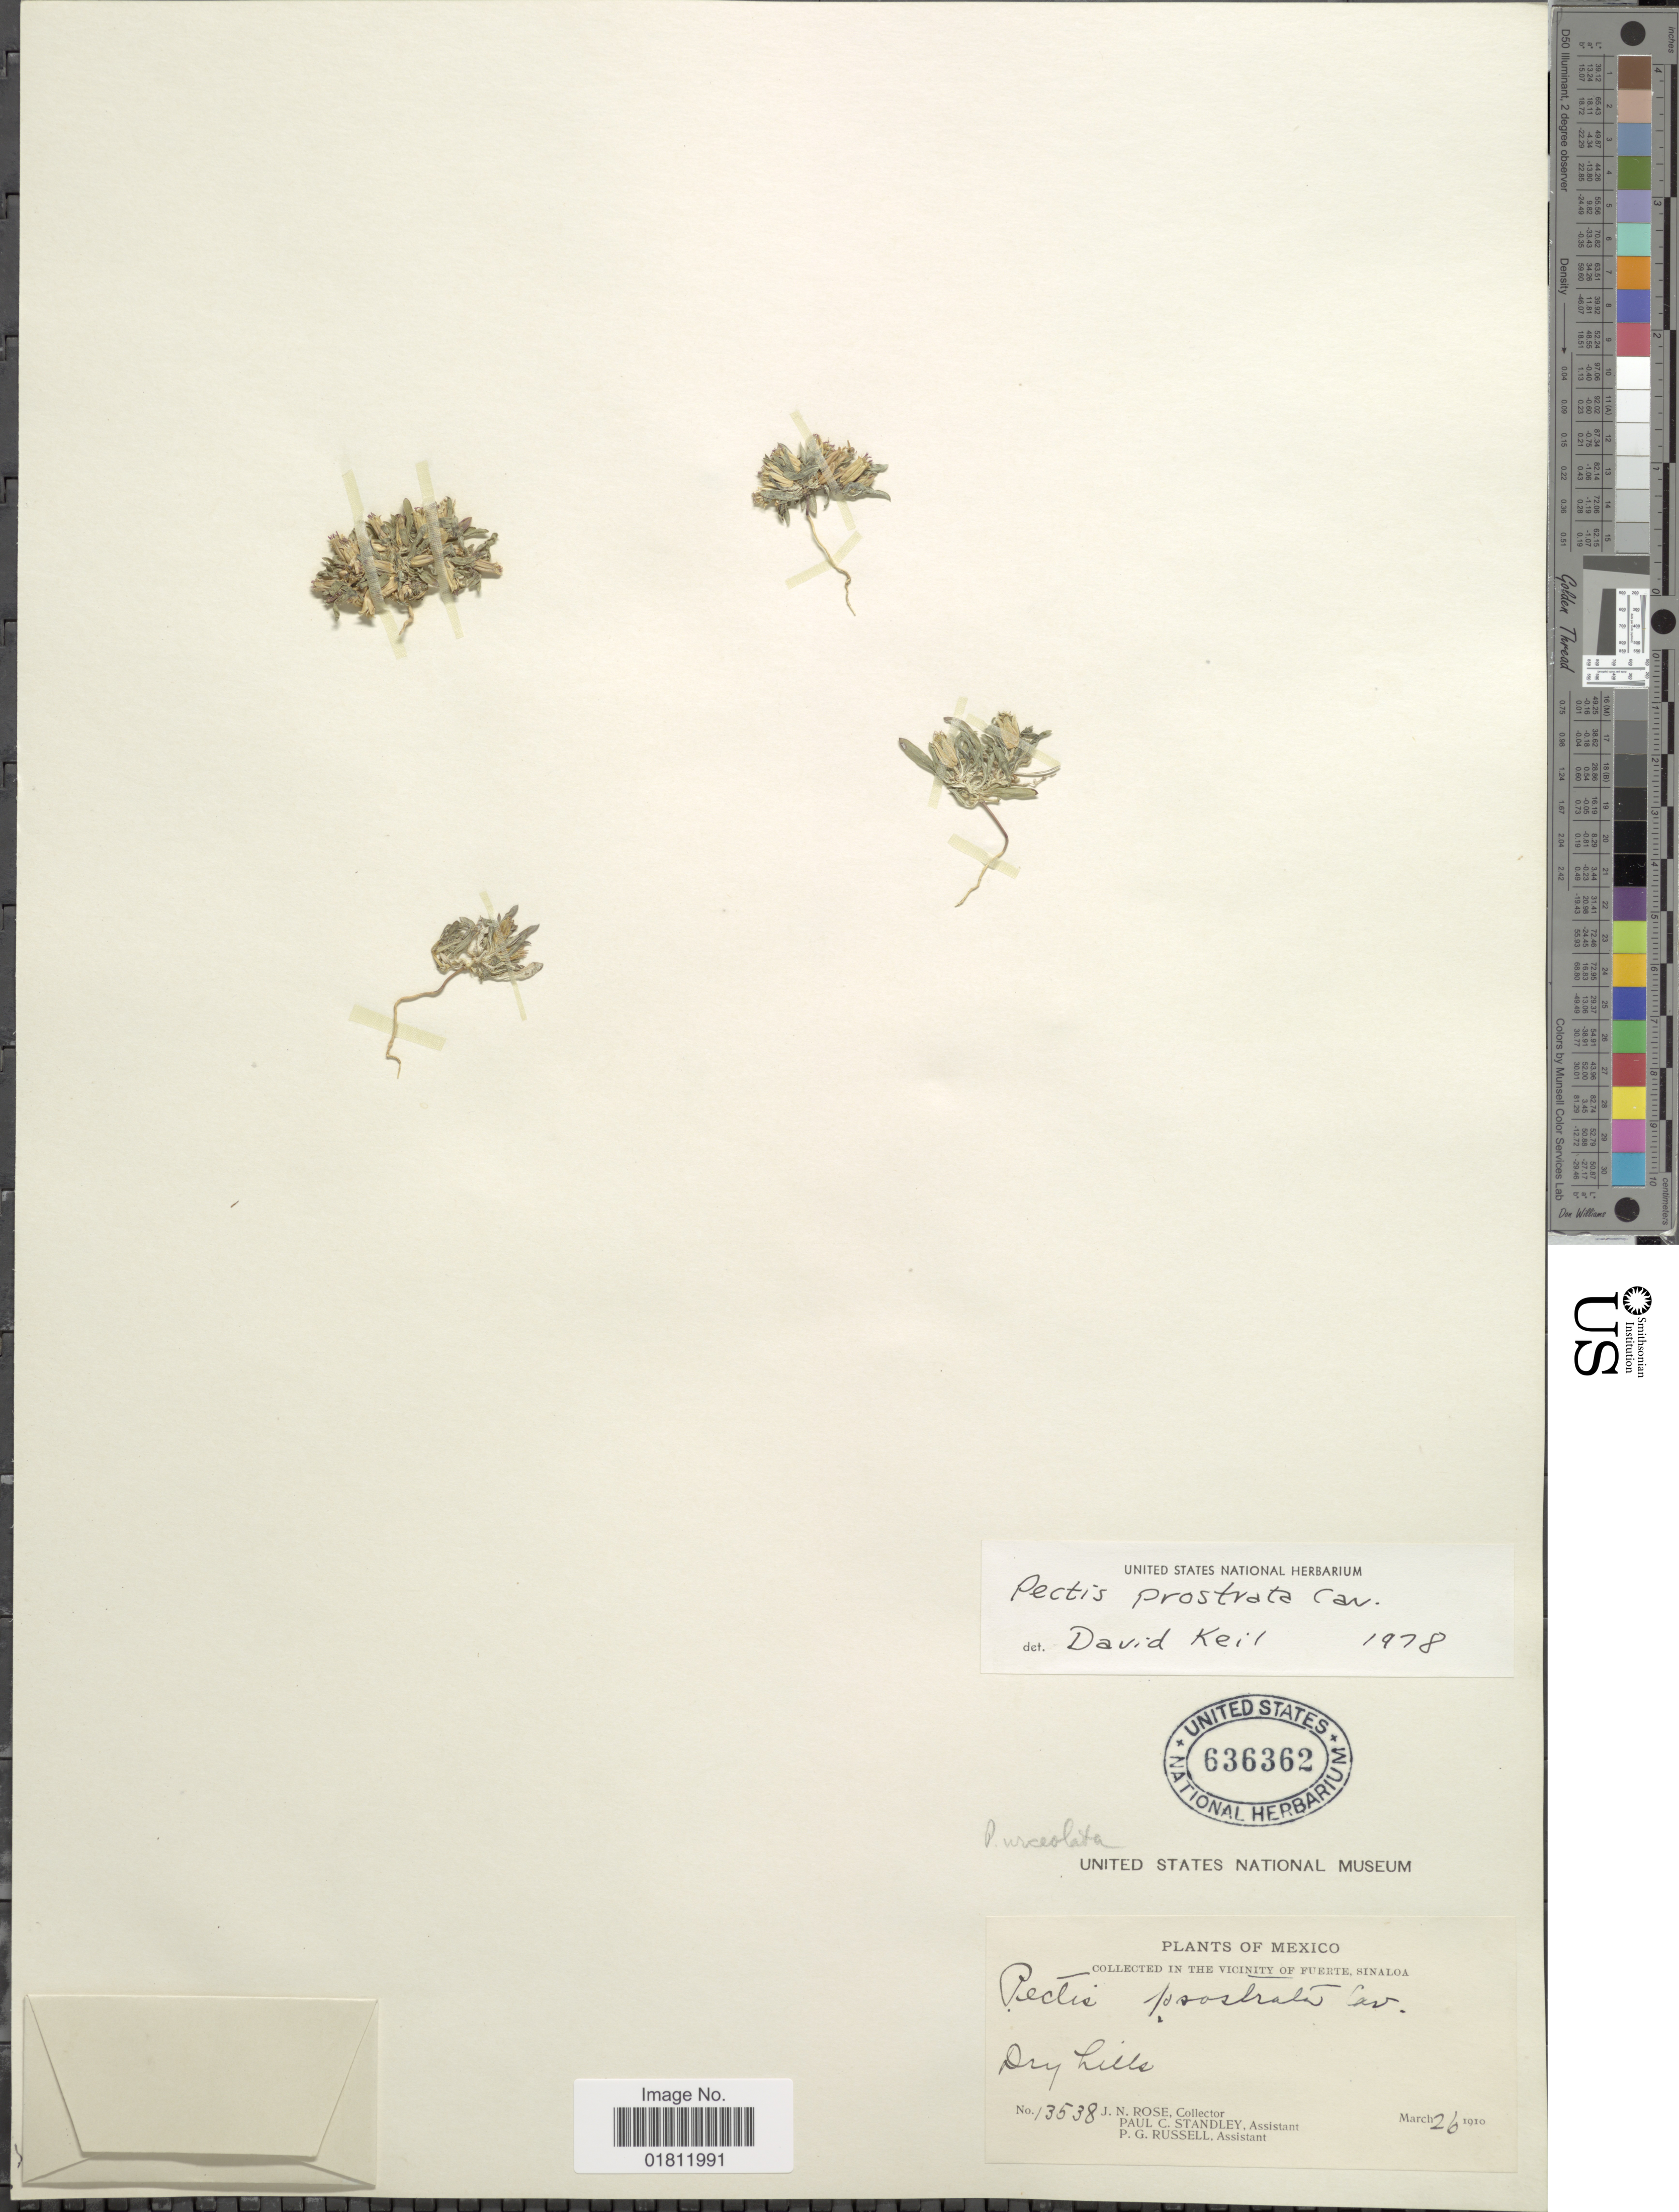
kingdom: Plantae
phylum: Tracheophyta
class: Magnoliopsida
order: Asterales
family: Asteraceae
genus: Pectis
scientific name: Pectis prostrata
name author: Cav.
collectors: J. N. Rose, P. C. Standley & P. G. Russell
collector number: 13538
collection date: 1910-03-26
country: Mexico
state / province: Sinaloa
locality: In the Vicinity of Fuerte, Sinaloa. Dry hills.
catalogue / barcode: US 636362